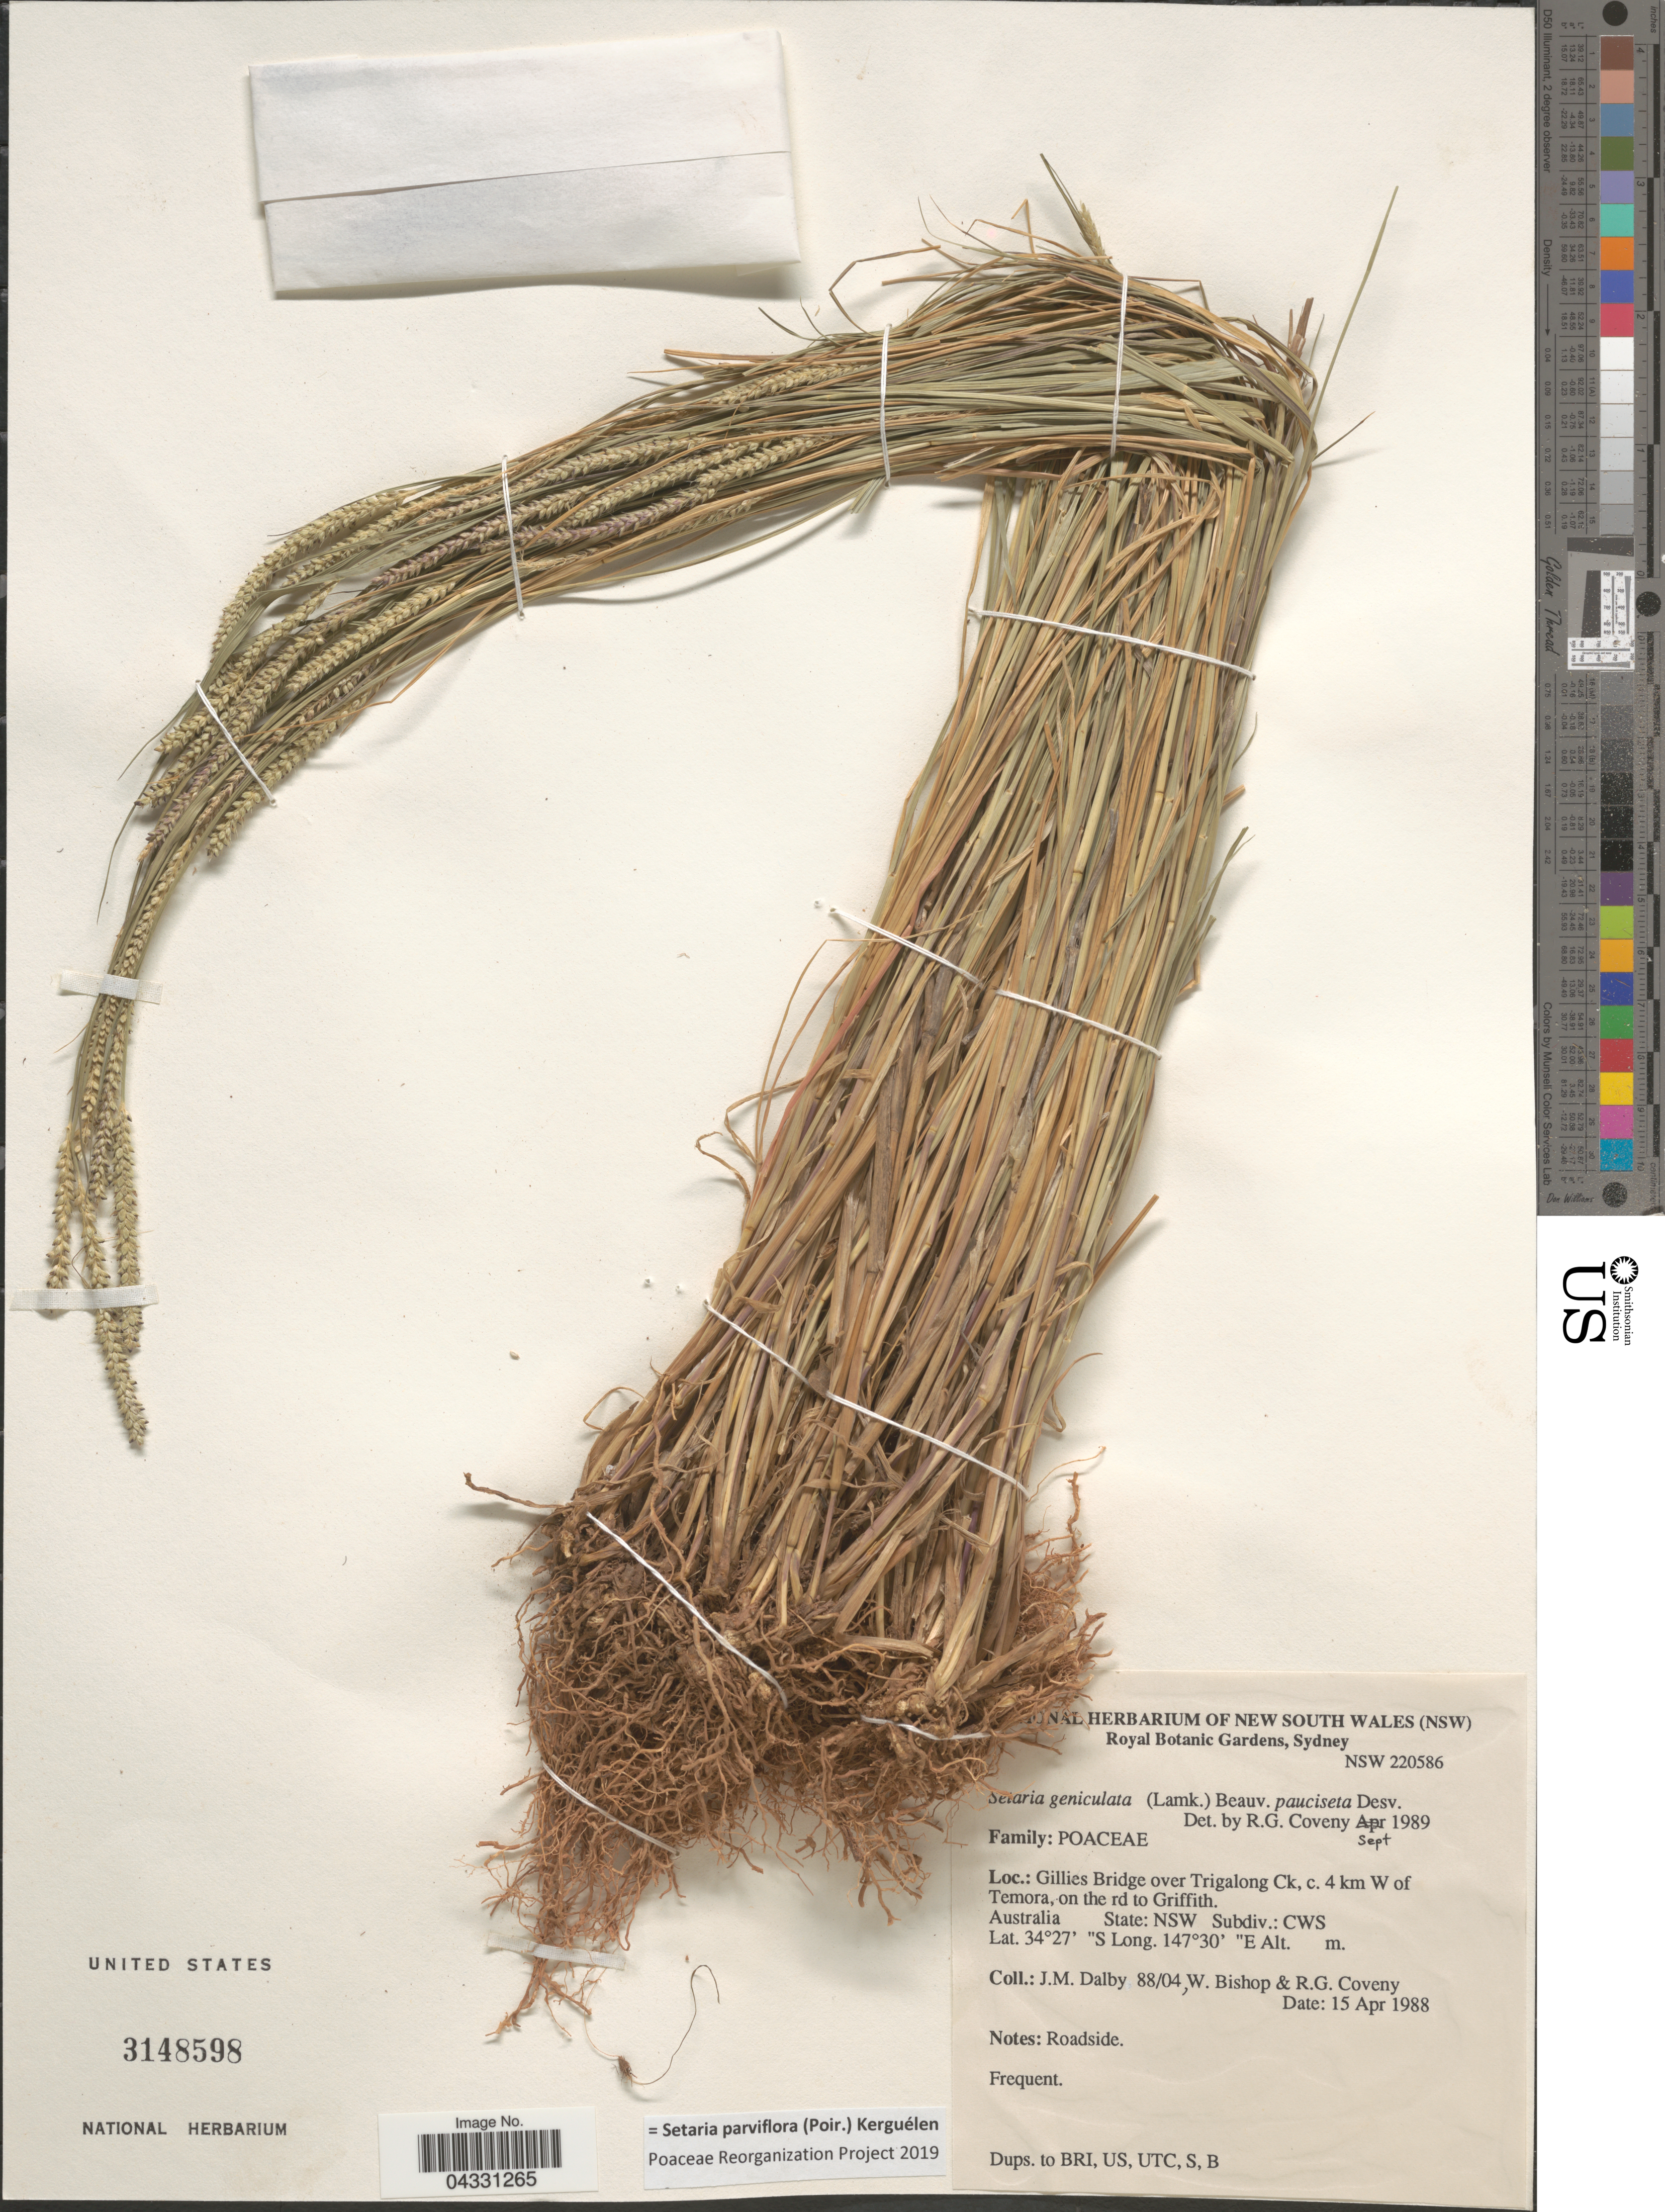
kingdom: Plantae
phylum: Tracheophyta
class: Liliopsida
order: Poales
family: Poaceae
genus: Setaria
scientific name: Setaria parviflora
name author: (Poir.) Kerguélen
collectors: J. Dalby, W. Bishop & R. Coveny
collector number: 88/04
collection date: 1988-04-15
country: Australia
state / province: New South Wales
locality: Gillies Bridge over Trigalong Ck, c. 4 km W of Temora, on the rd to Griffith. Subdiv.: CWS.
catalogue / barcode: US 3148598